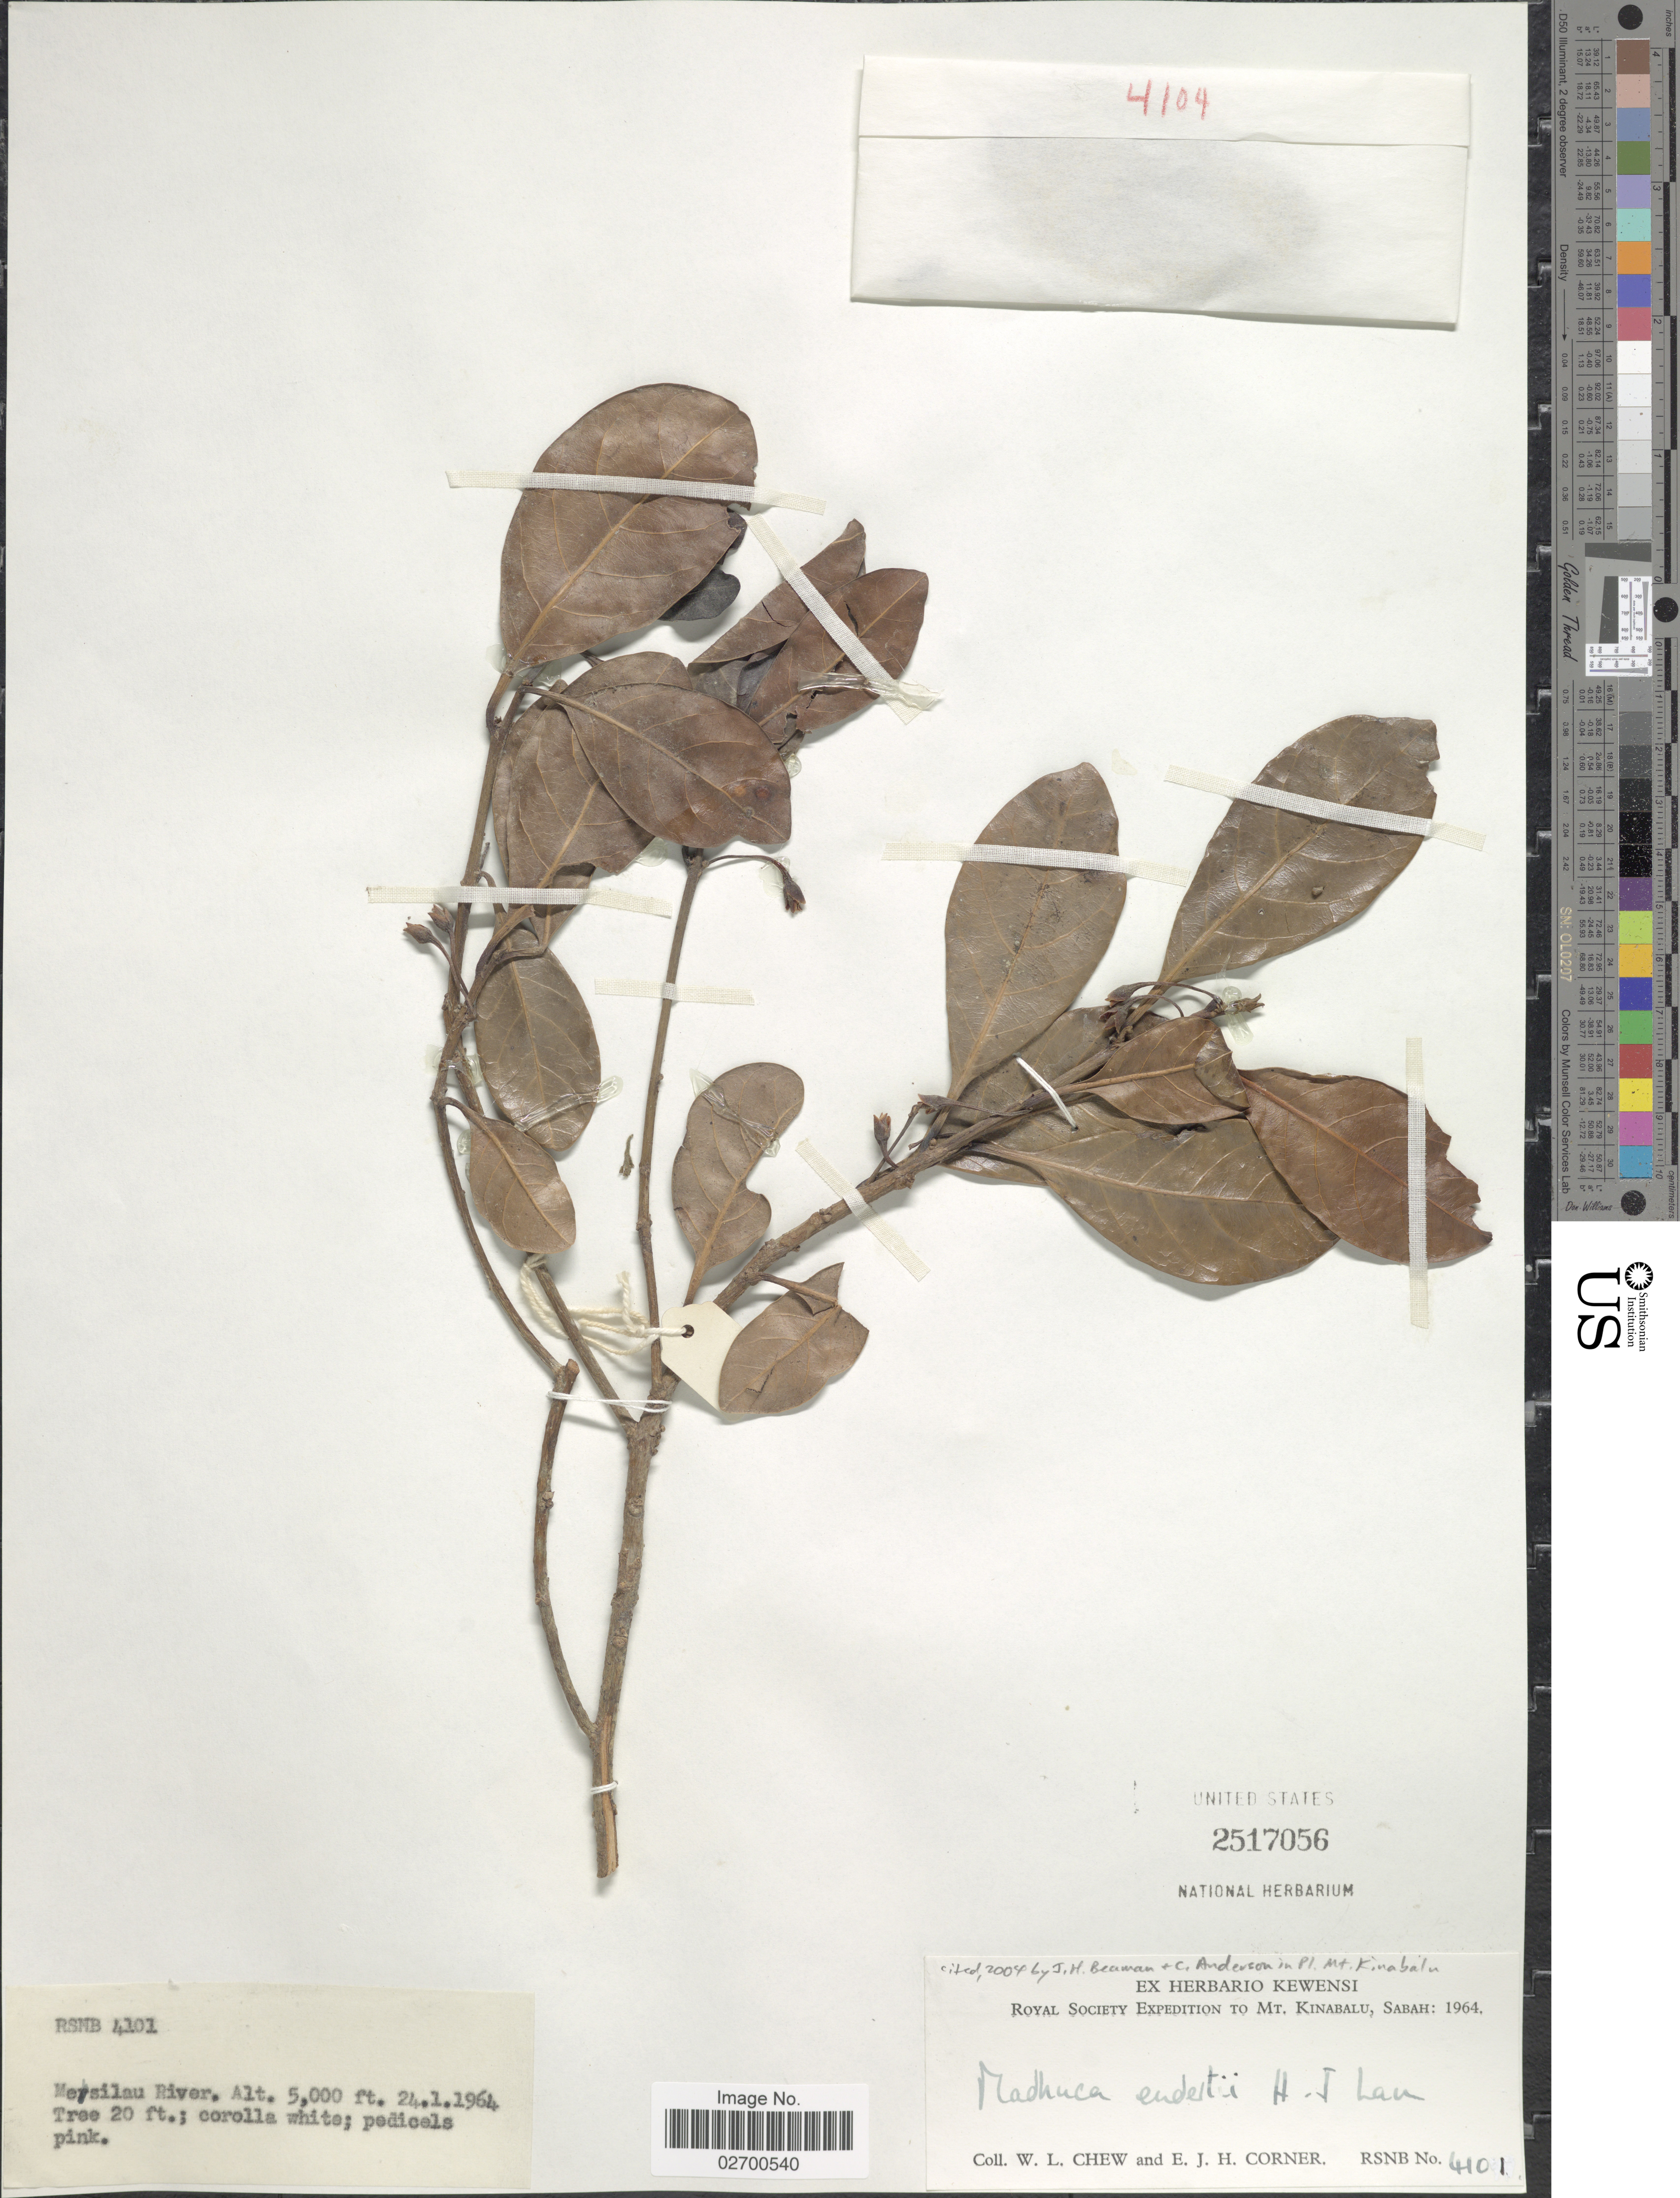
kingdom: Plantae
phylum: Tracheophyta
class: Magnoliopsida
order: Ericales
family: Sapotaceae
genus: Madhuca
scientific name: Madhuca endertii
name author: H.J. Lam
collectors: W. Chew & E. Corner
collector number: RSNB4101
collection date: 1964-01-24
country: Malaysia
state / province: Sabah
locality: Royal Society to Mt. Kinabalu. Mesilau River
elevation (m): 1524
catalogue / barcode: US 2517056